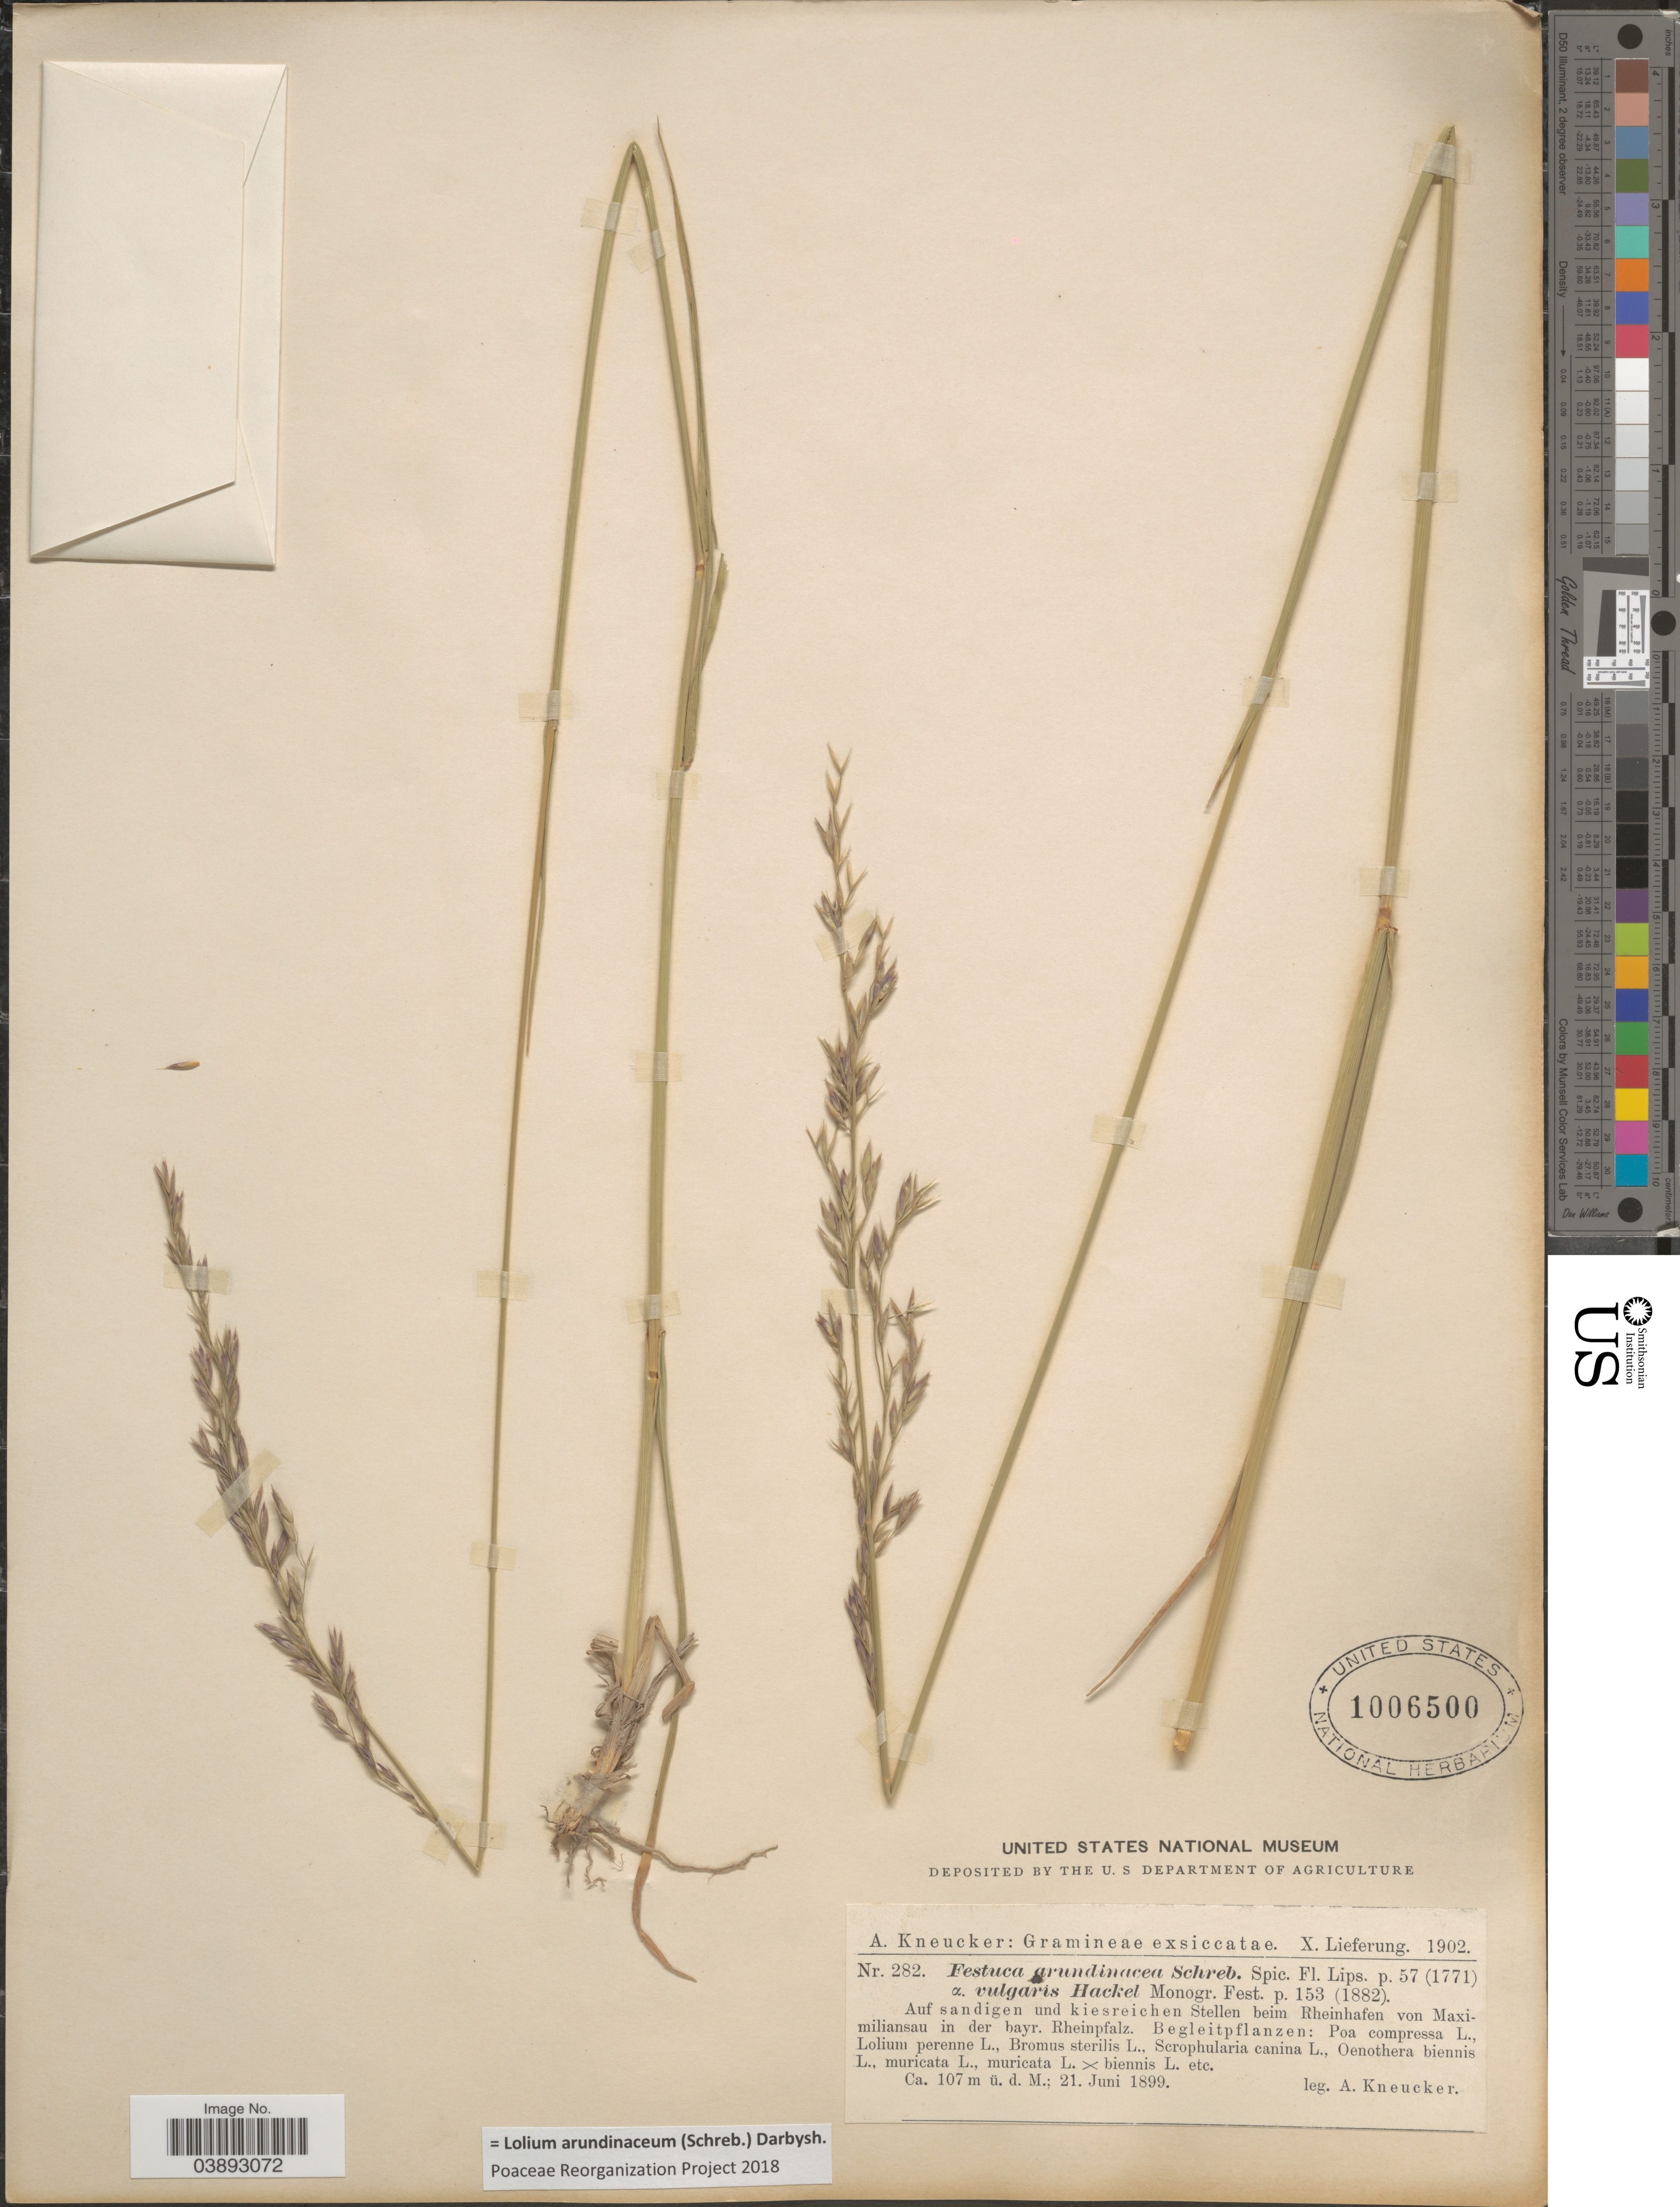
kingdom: Plantae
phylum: Tracheophyta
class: Liliopsida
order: Poales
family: Poaceae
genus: Lolium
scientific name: Lolium arundinaceum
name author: (Schreb.) Darbysh.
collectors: A. Kneucker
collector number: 282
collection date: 1899-06-21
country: Germany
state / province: Rhineland-Palatinate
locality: Auf sandigen und kiesreichen Stellen beim Rheinhafen von Maximiliansau in der bayr. Rheinpfalz.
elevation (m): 107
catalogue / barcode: US 1006500